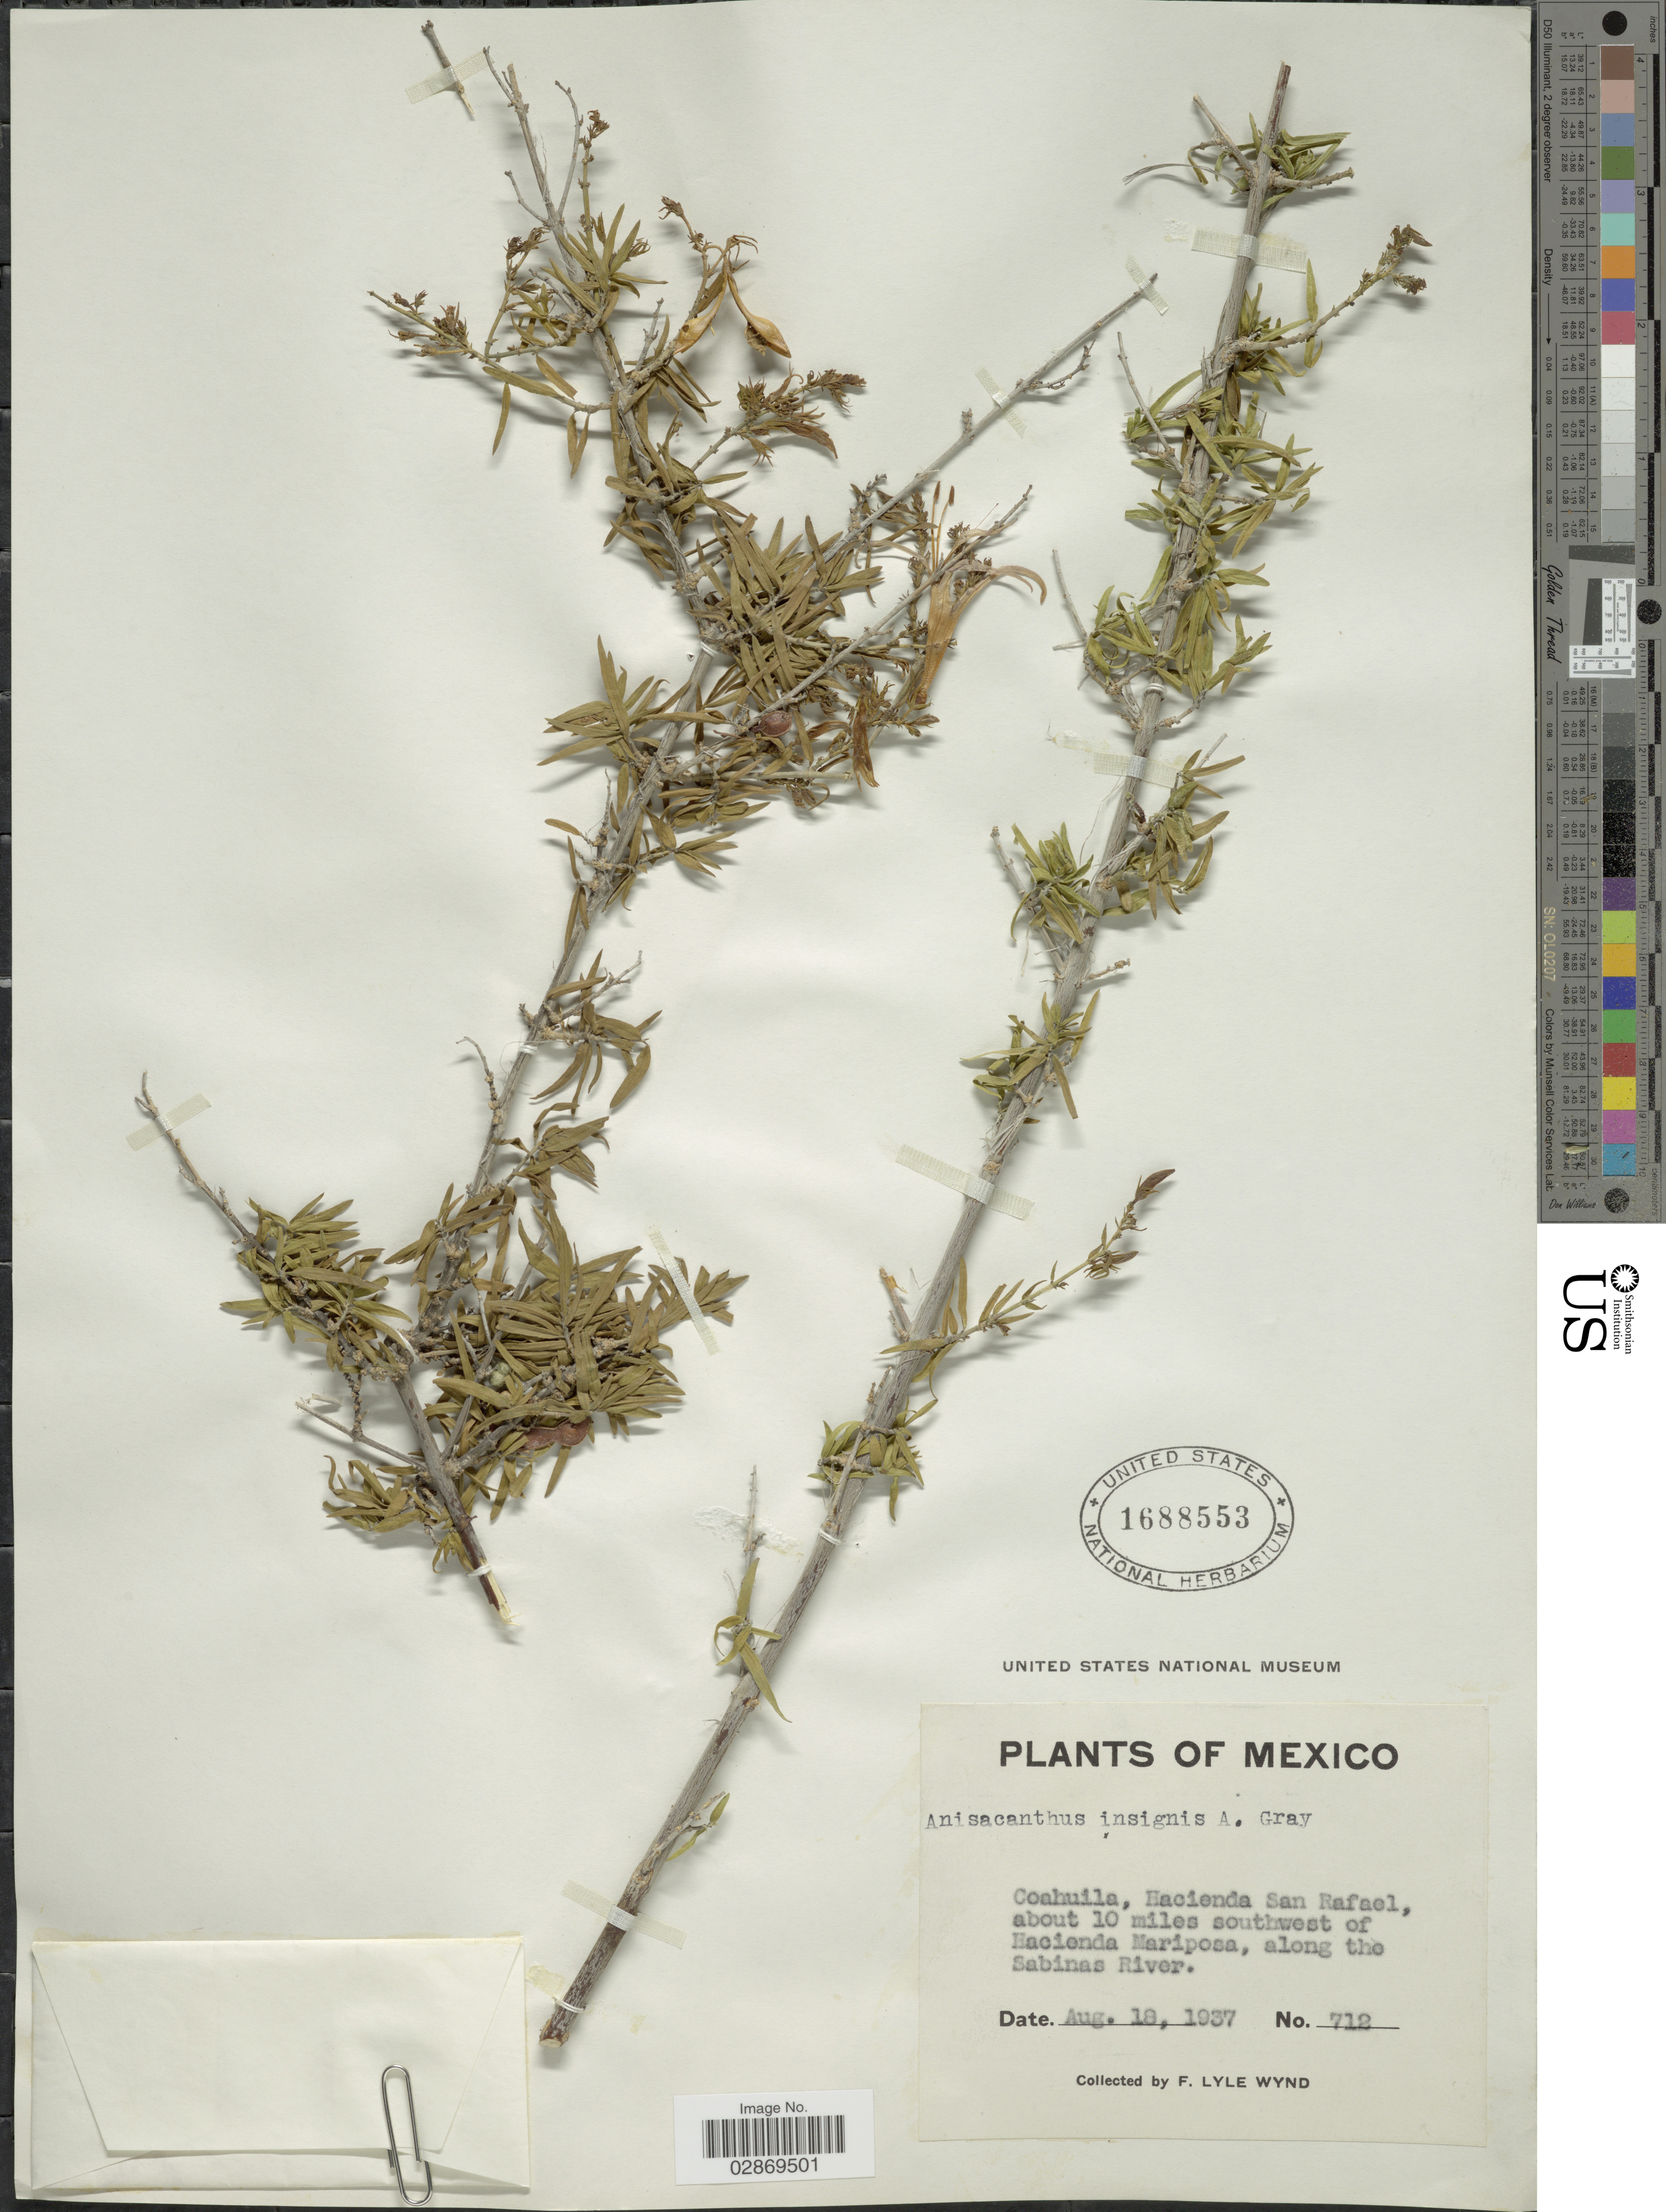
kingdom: Plantae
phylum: Tracheophyta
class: Magnoliopsida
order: Lamiales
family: Acanthaceae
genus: Anisacanthus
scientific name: Anisacanthus linearis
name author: Henrickson & E. J. Lott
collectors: F. L. Wynd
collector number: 712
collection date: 1937-08-18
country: Mexico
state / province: Coahuila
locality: Hacienda San Rafael, about 10 miles southwest of Hacienda Mariposa, along the Sabinas River.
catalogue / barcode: US 1688553